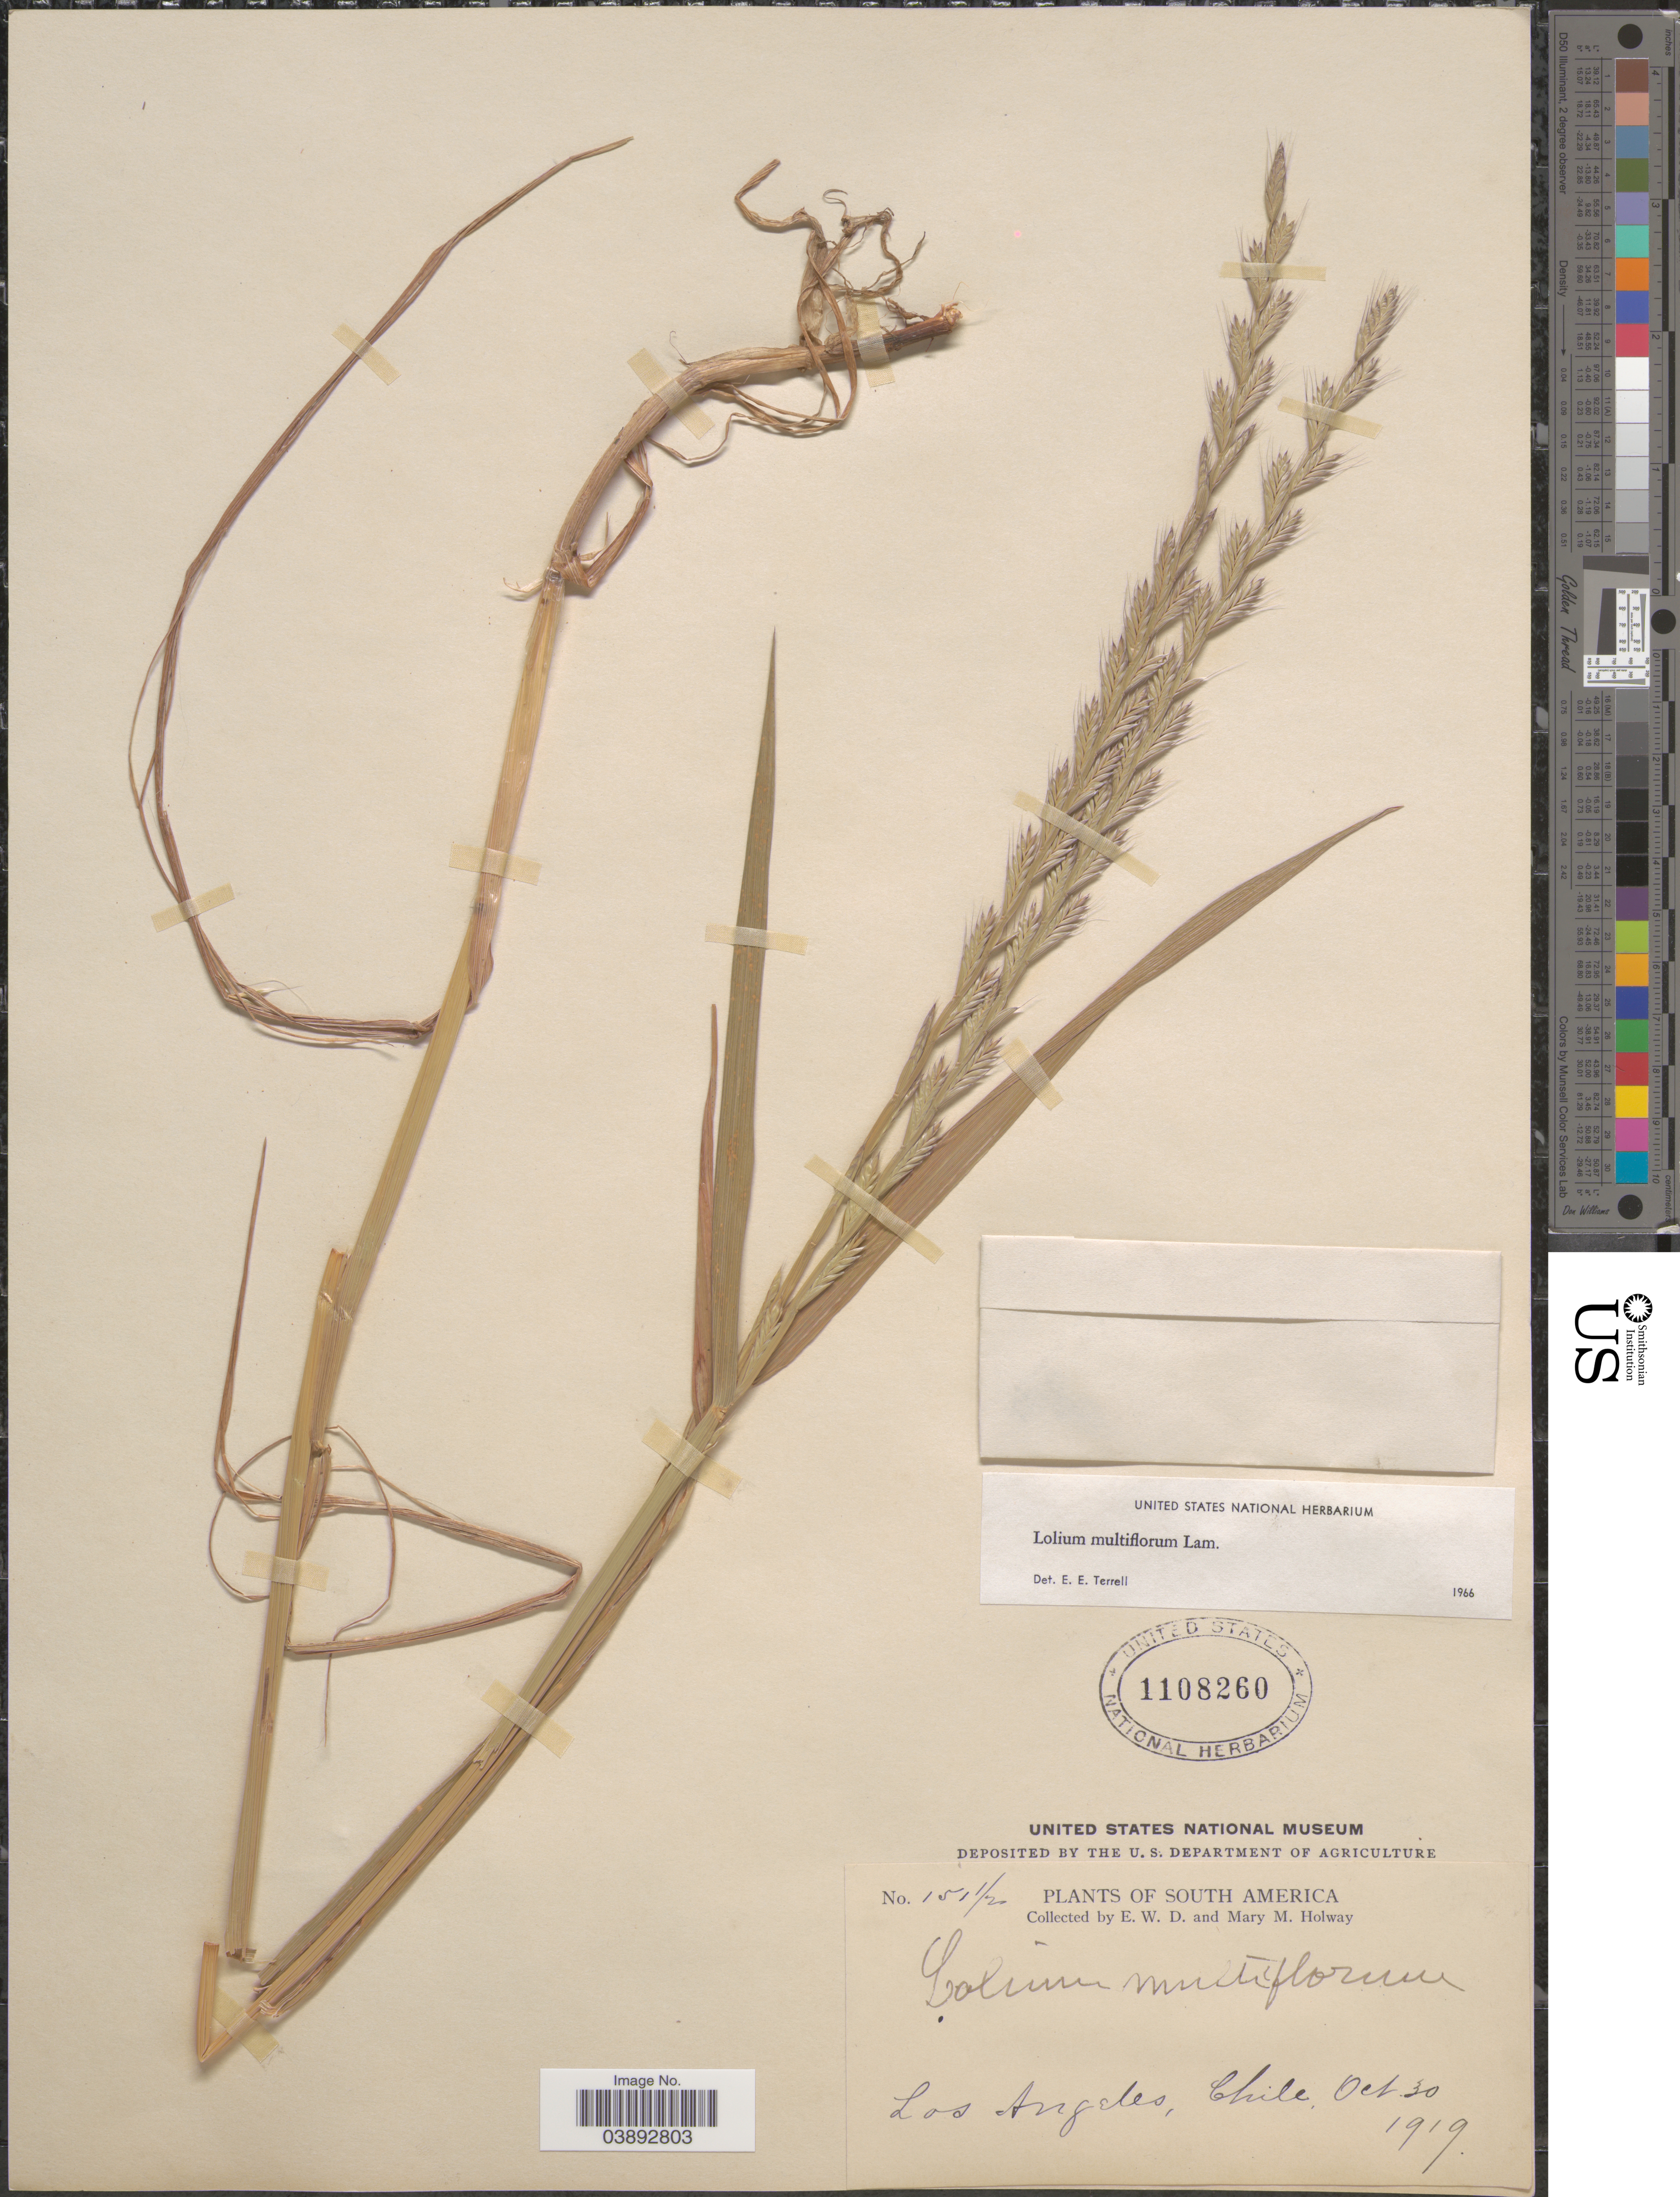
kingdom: Plantae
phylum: Tracheophyta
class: Liliopsida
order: Poales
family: Poaceae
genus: Lolium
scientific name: Lolium multiflorum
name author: Lam.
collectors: E. W. D. Holway & M. M. Holway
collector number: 151½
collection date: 1919-10-30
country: Chile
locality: Los Angeles.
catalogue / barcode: US 1108260